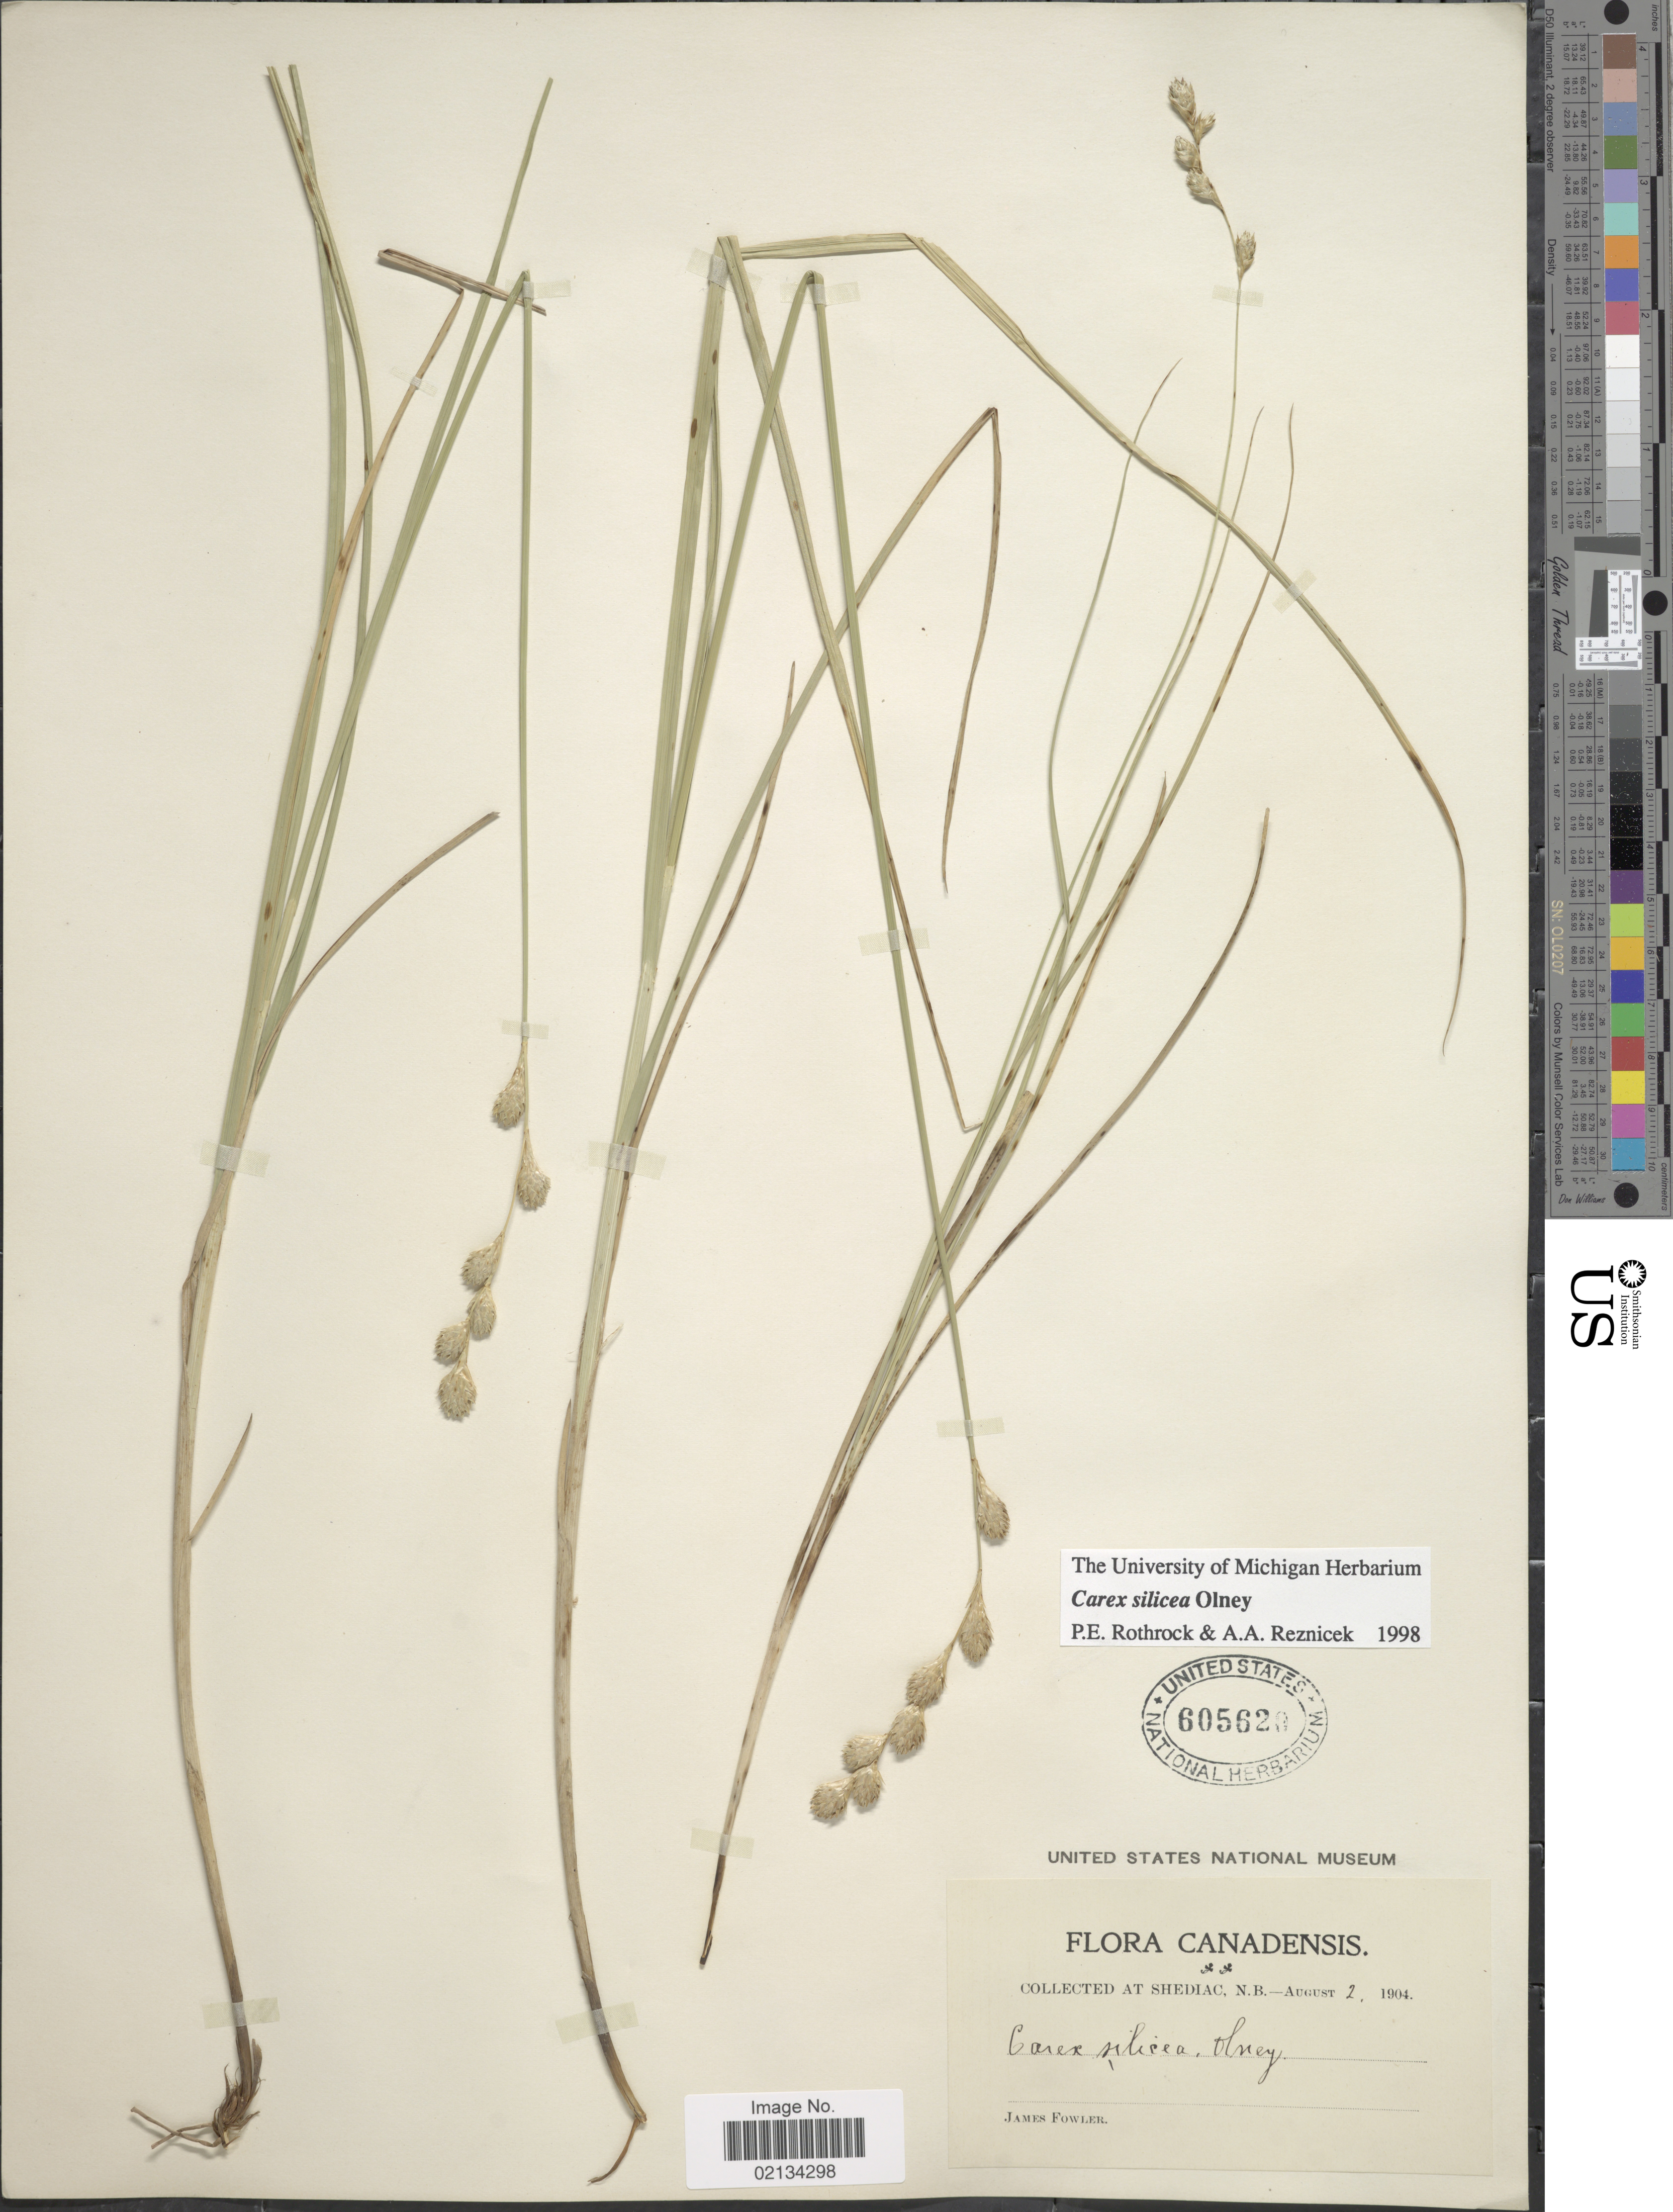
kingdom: Plantae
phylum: Tracheophyta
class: Liliopsida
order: Poales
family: Cyperaceae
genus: Carex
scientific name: Carex silicea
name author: Olney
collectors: J. P. Fowler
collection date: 1904-08-02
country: Azerbaijan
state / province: Goranboy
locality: Canadensis, at Shediac.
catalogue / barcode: US 605620